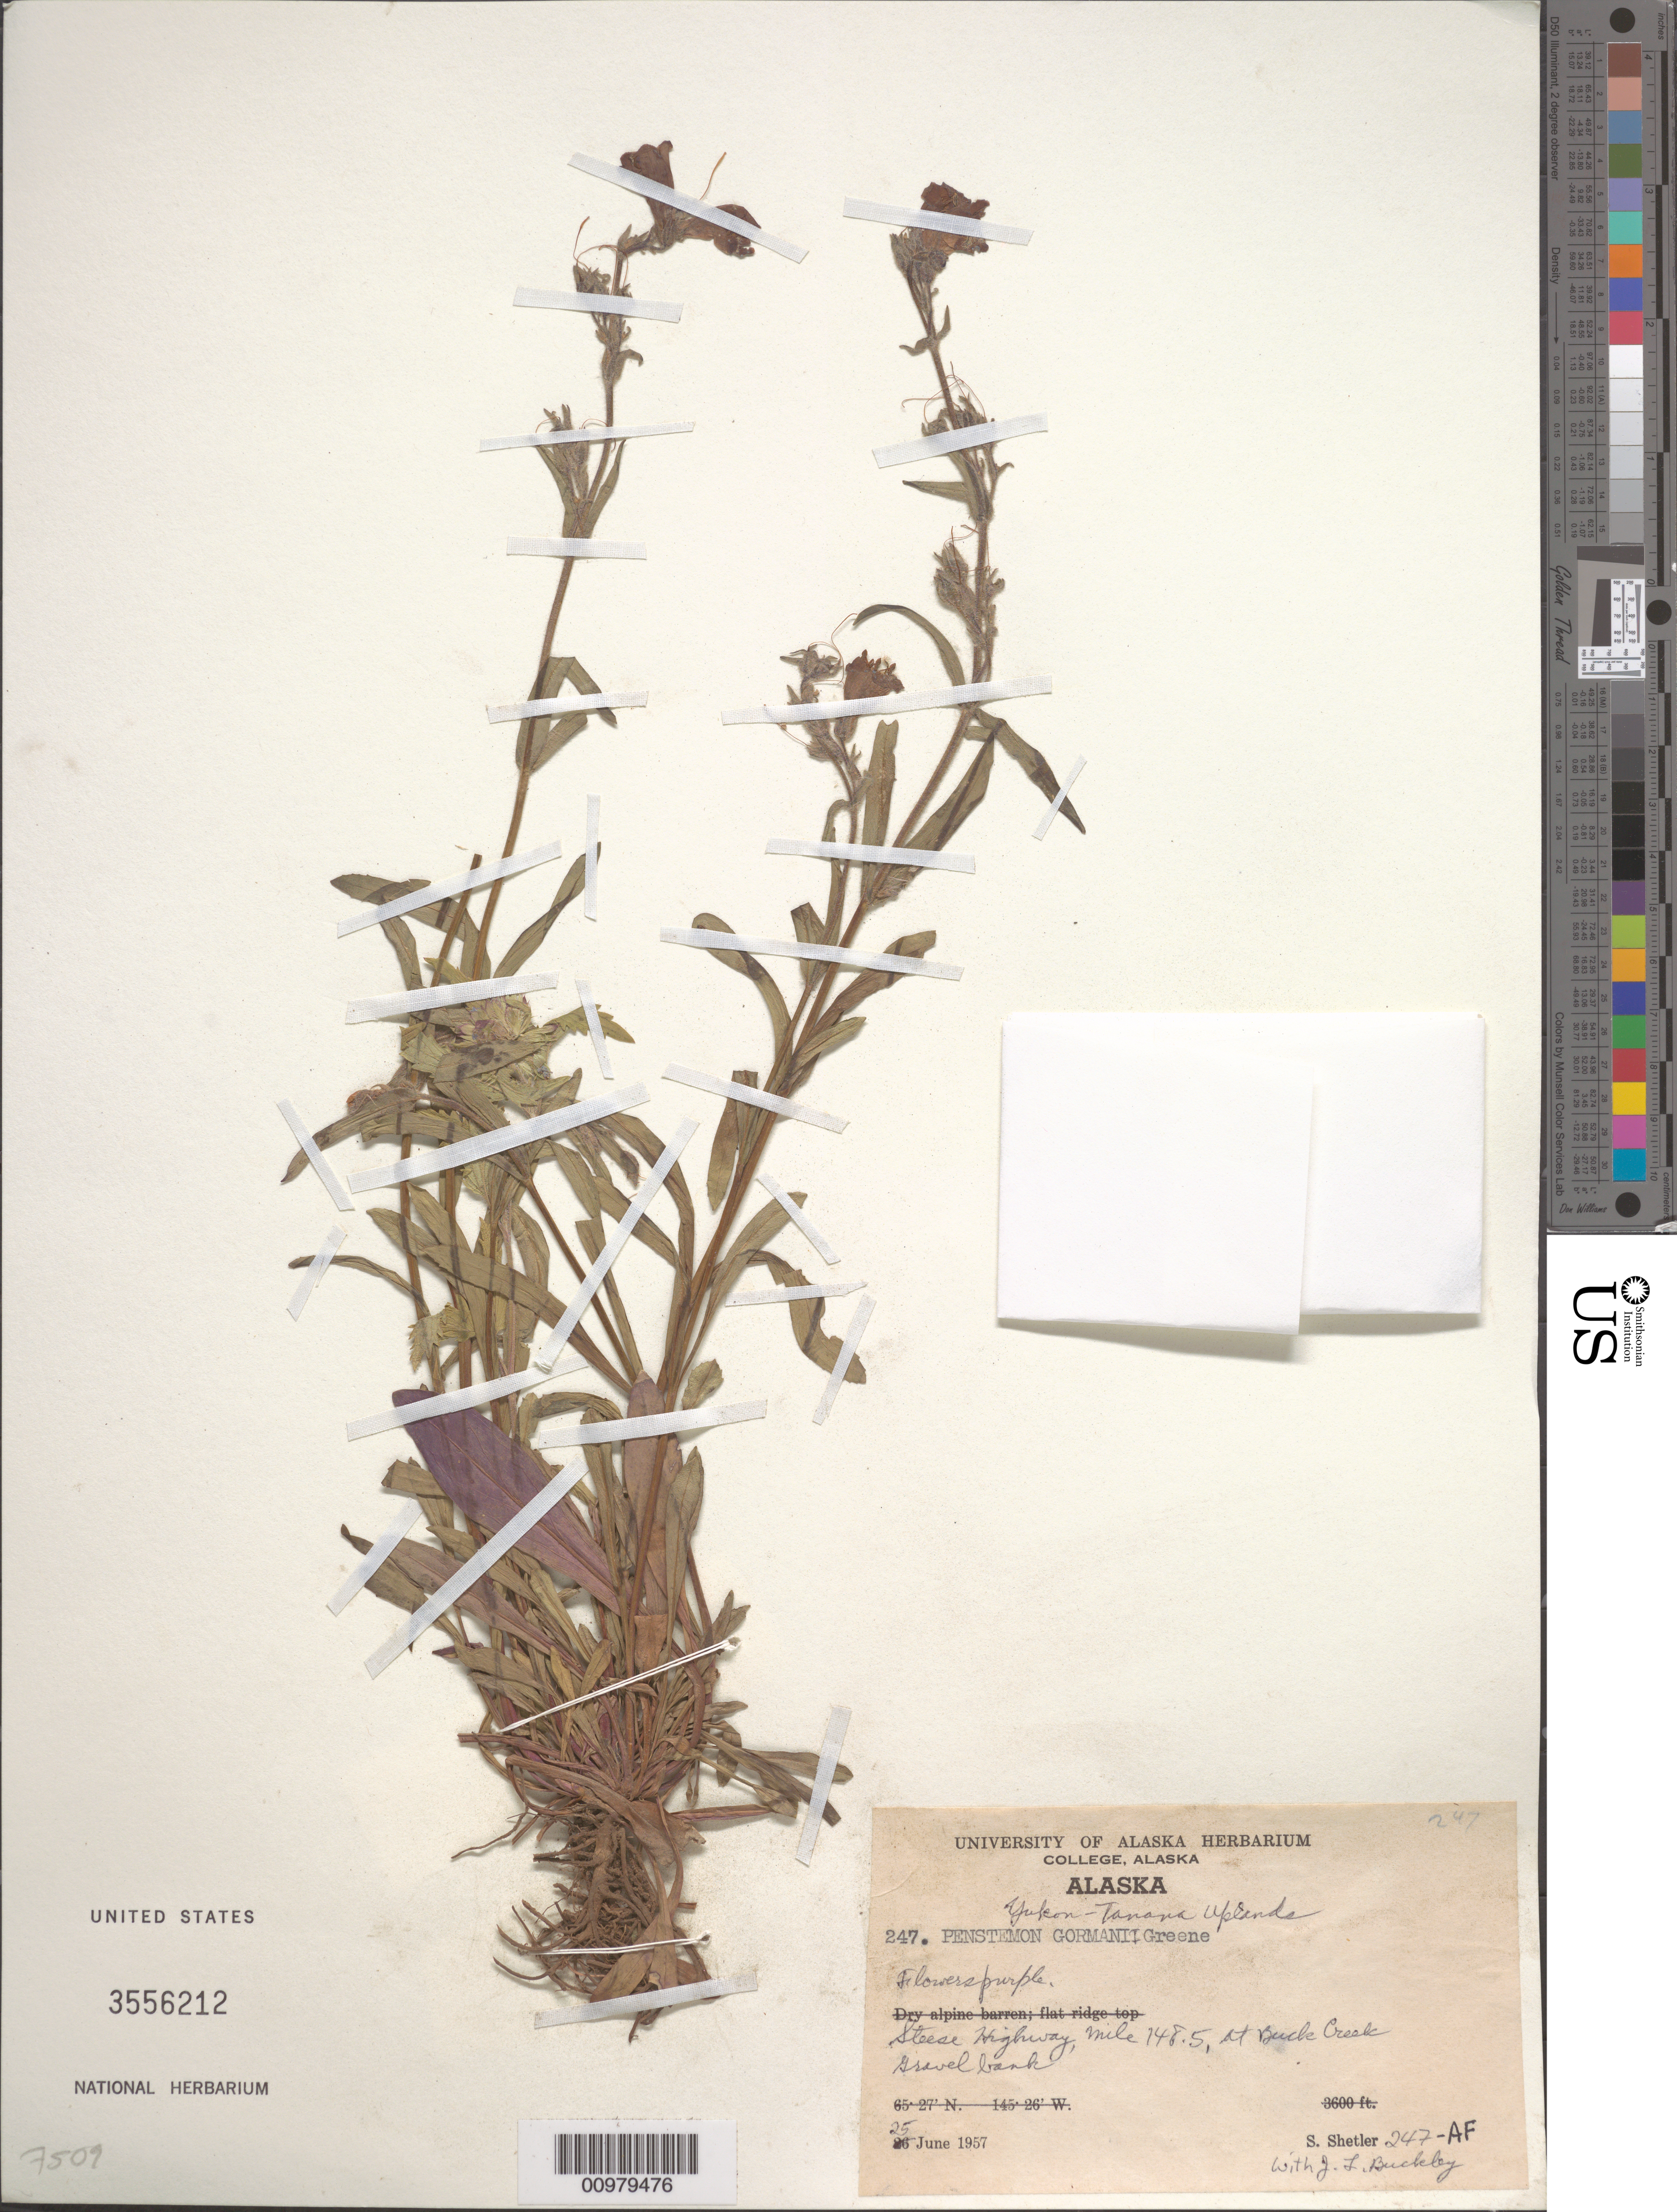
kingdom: Plantae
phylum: Tracheophyta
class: Magnoliopsida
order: Lamiales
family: Plantaginaceae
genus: Penstemon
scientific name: Penstemon gormanii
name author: Greene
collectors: S. Shetler & J. T. Buckley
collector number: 247-AF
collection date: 1957-06-25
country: United States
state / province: Alaska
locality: Steese Highway, mile 148.5, at Buck Creek.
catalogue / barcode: US 3556212